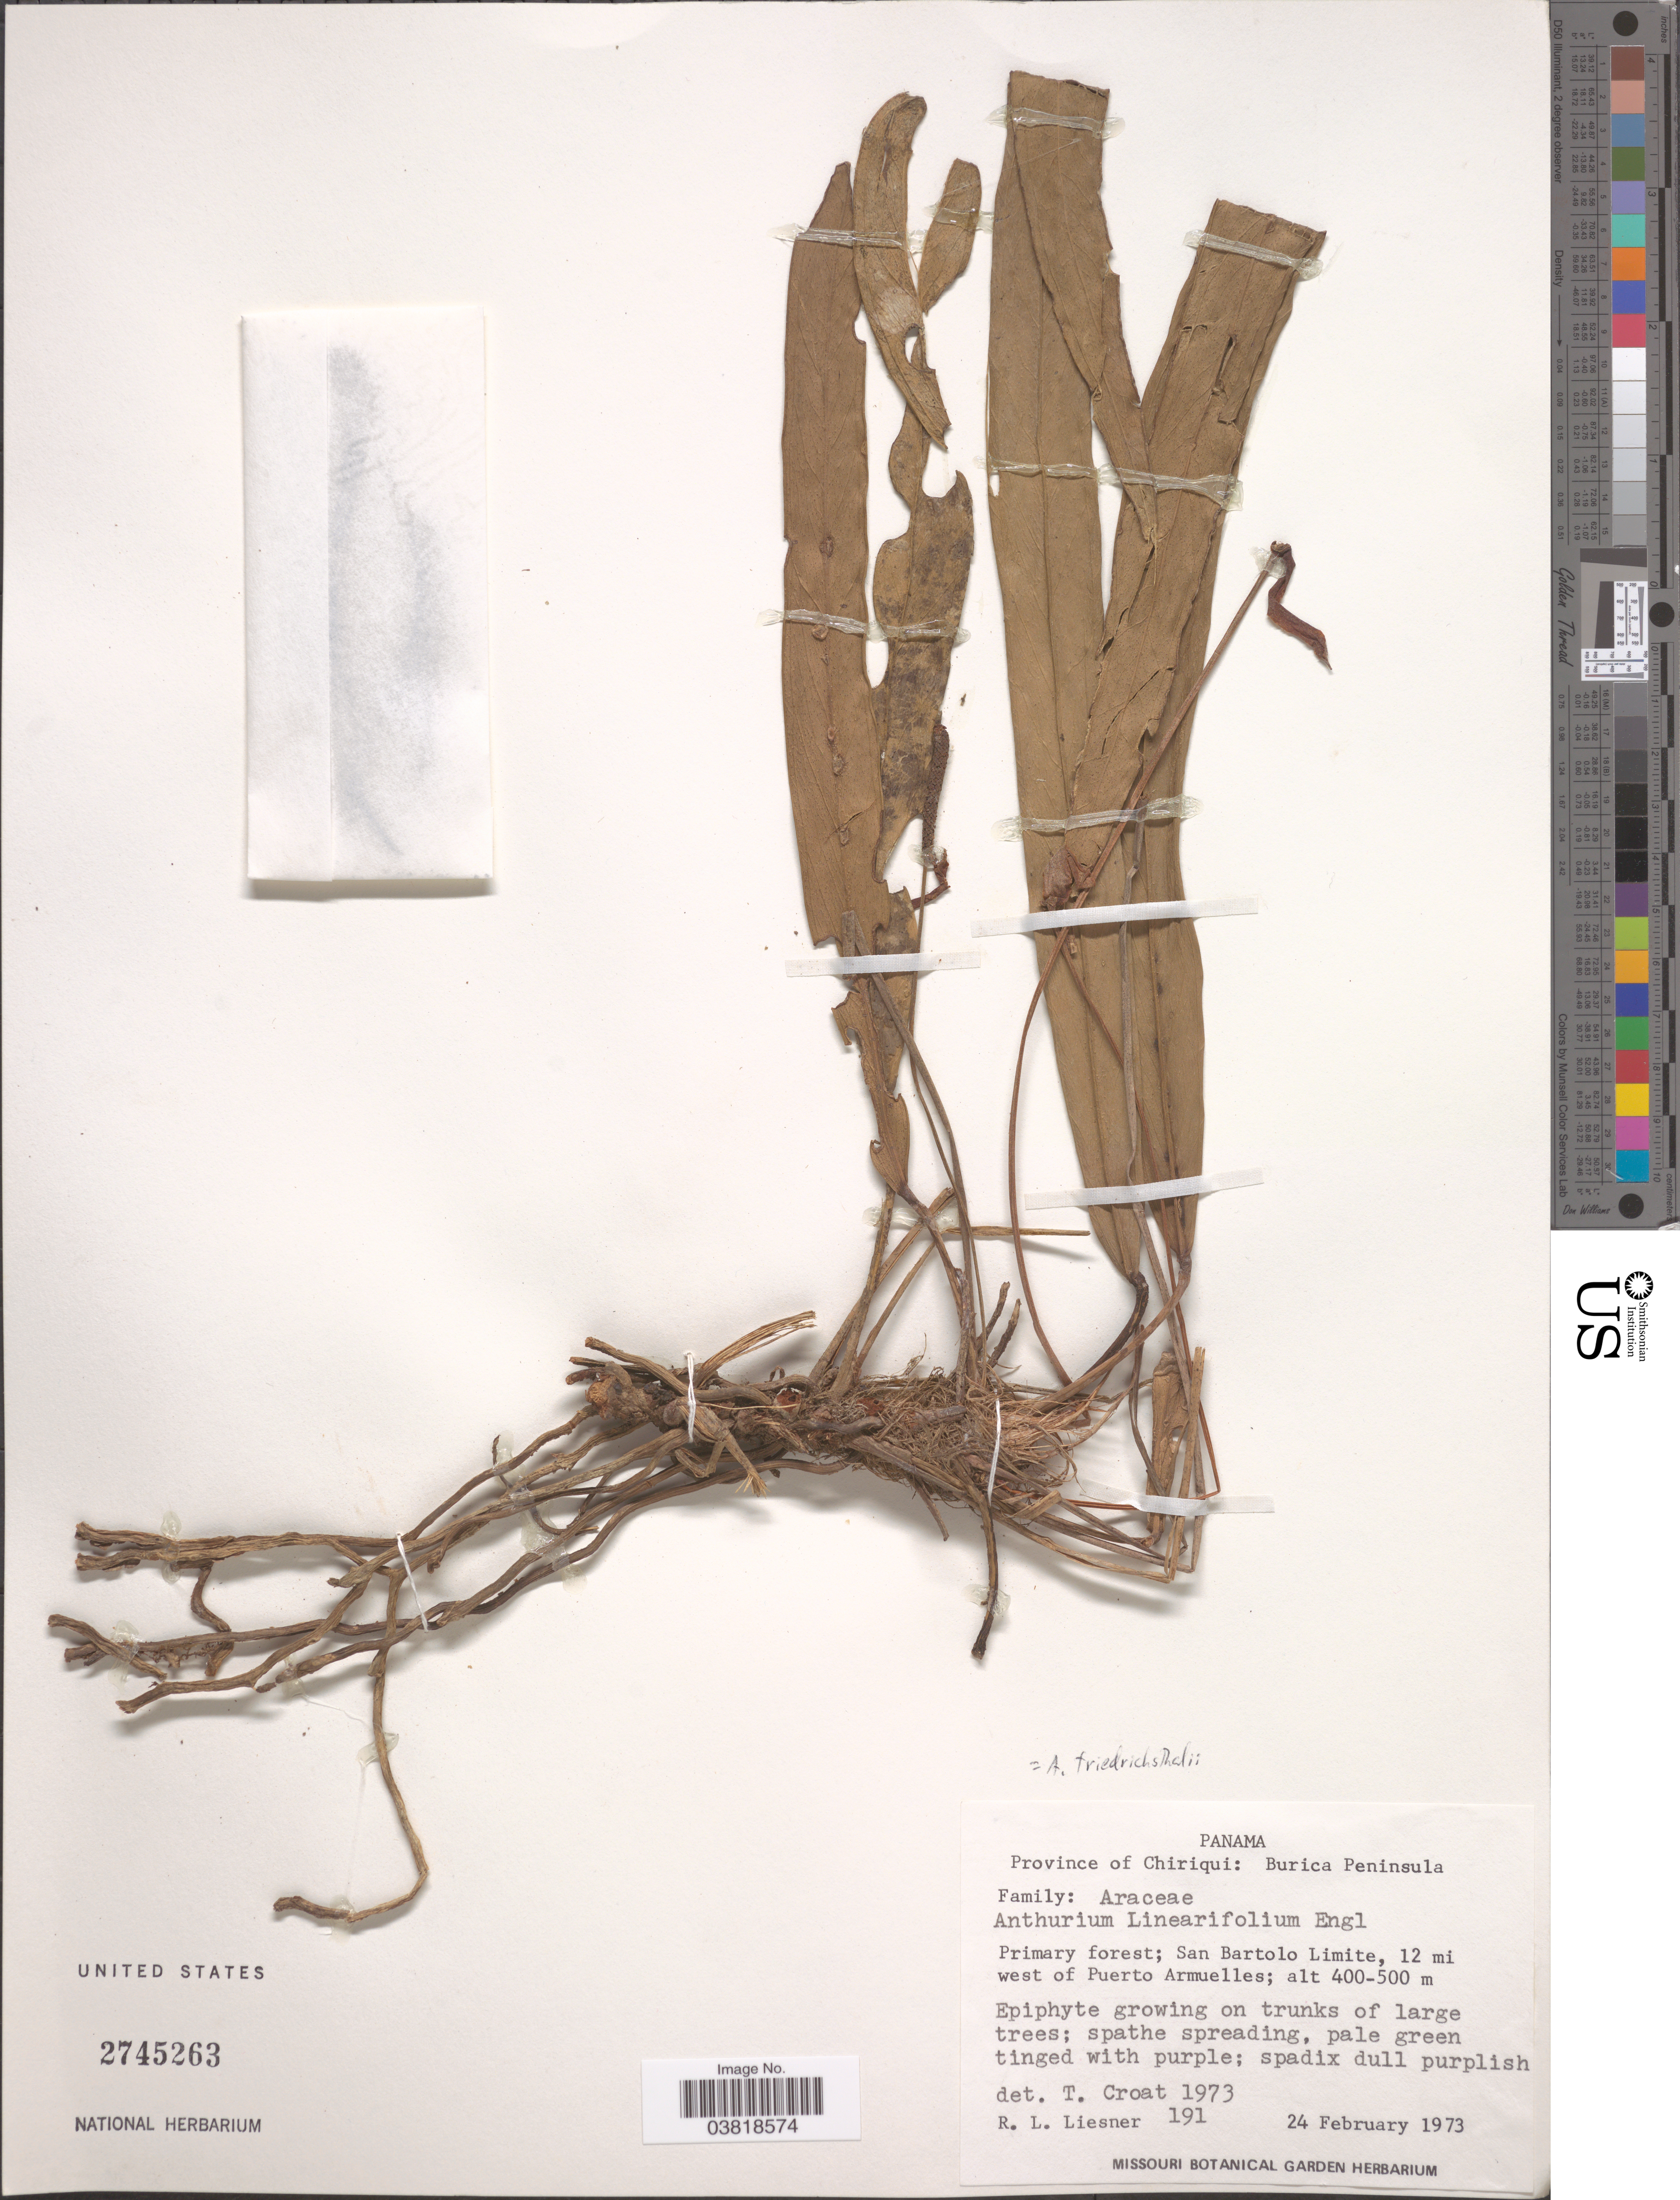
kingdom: Plantae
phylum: Tracheophyta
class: Liliopsida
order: Alismatales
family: Araceae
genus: Anthurium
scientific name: Anthurium friedrichsthalii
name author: Schott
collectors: R. L. Liesner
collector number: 191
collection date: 1973-02-24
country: Panama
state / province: Chiriqui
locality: Burica Peninsula. San Bartolo Limite, 12 mi west of Puerto Armuelles.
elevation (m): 400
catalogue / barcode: US 2745263